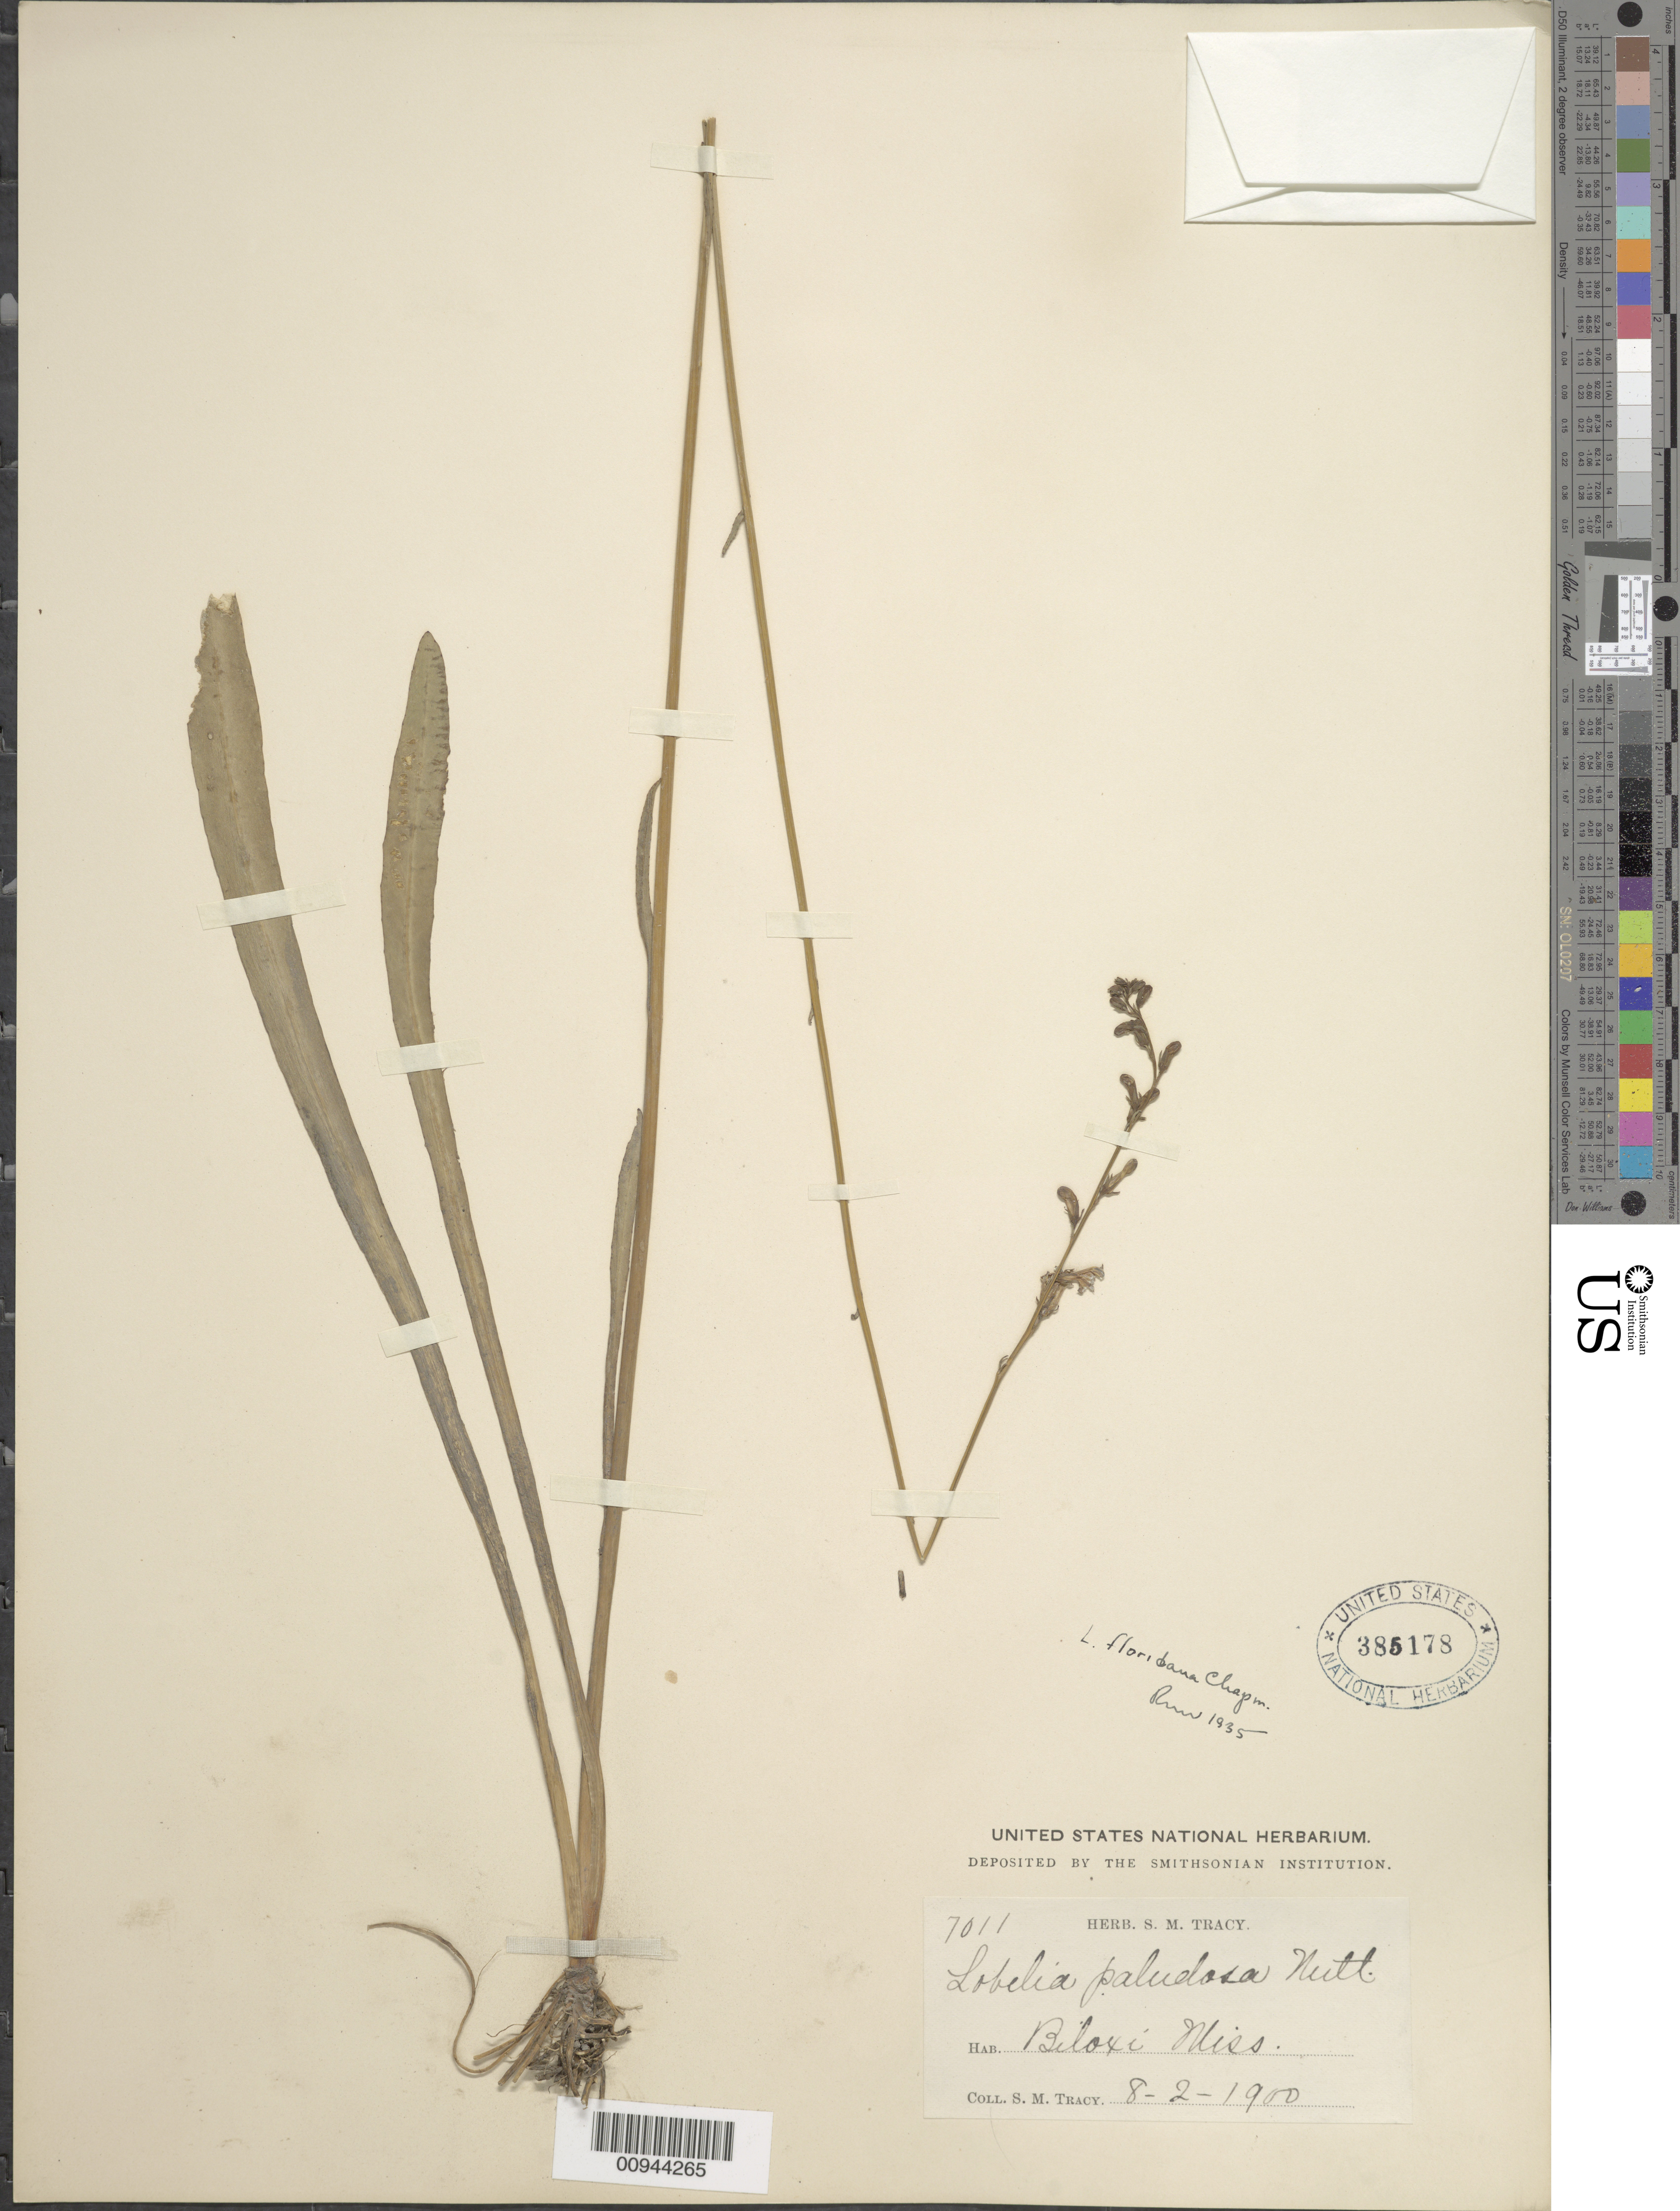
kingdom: Plantae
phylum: Tracheophyta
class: Magnoliopsida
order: Asterales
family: Campanulaceae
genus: Lobelia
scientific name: Lobelia floridana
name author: Chapm.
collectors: S. M. Tracy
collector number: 7011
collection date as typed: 2 Aug 1900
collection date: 1900-08-02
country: United States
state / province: Mississippi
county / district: Harrison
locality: Biloxi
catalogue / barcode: US 385178